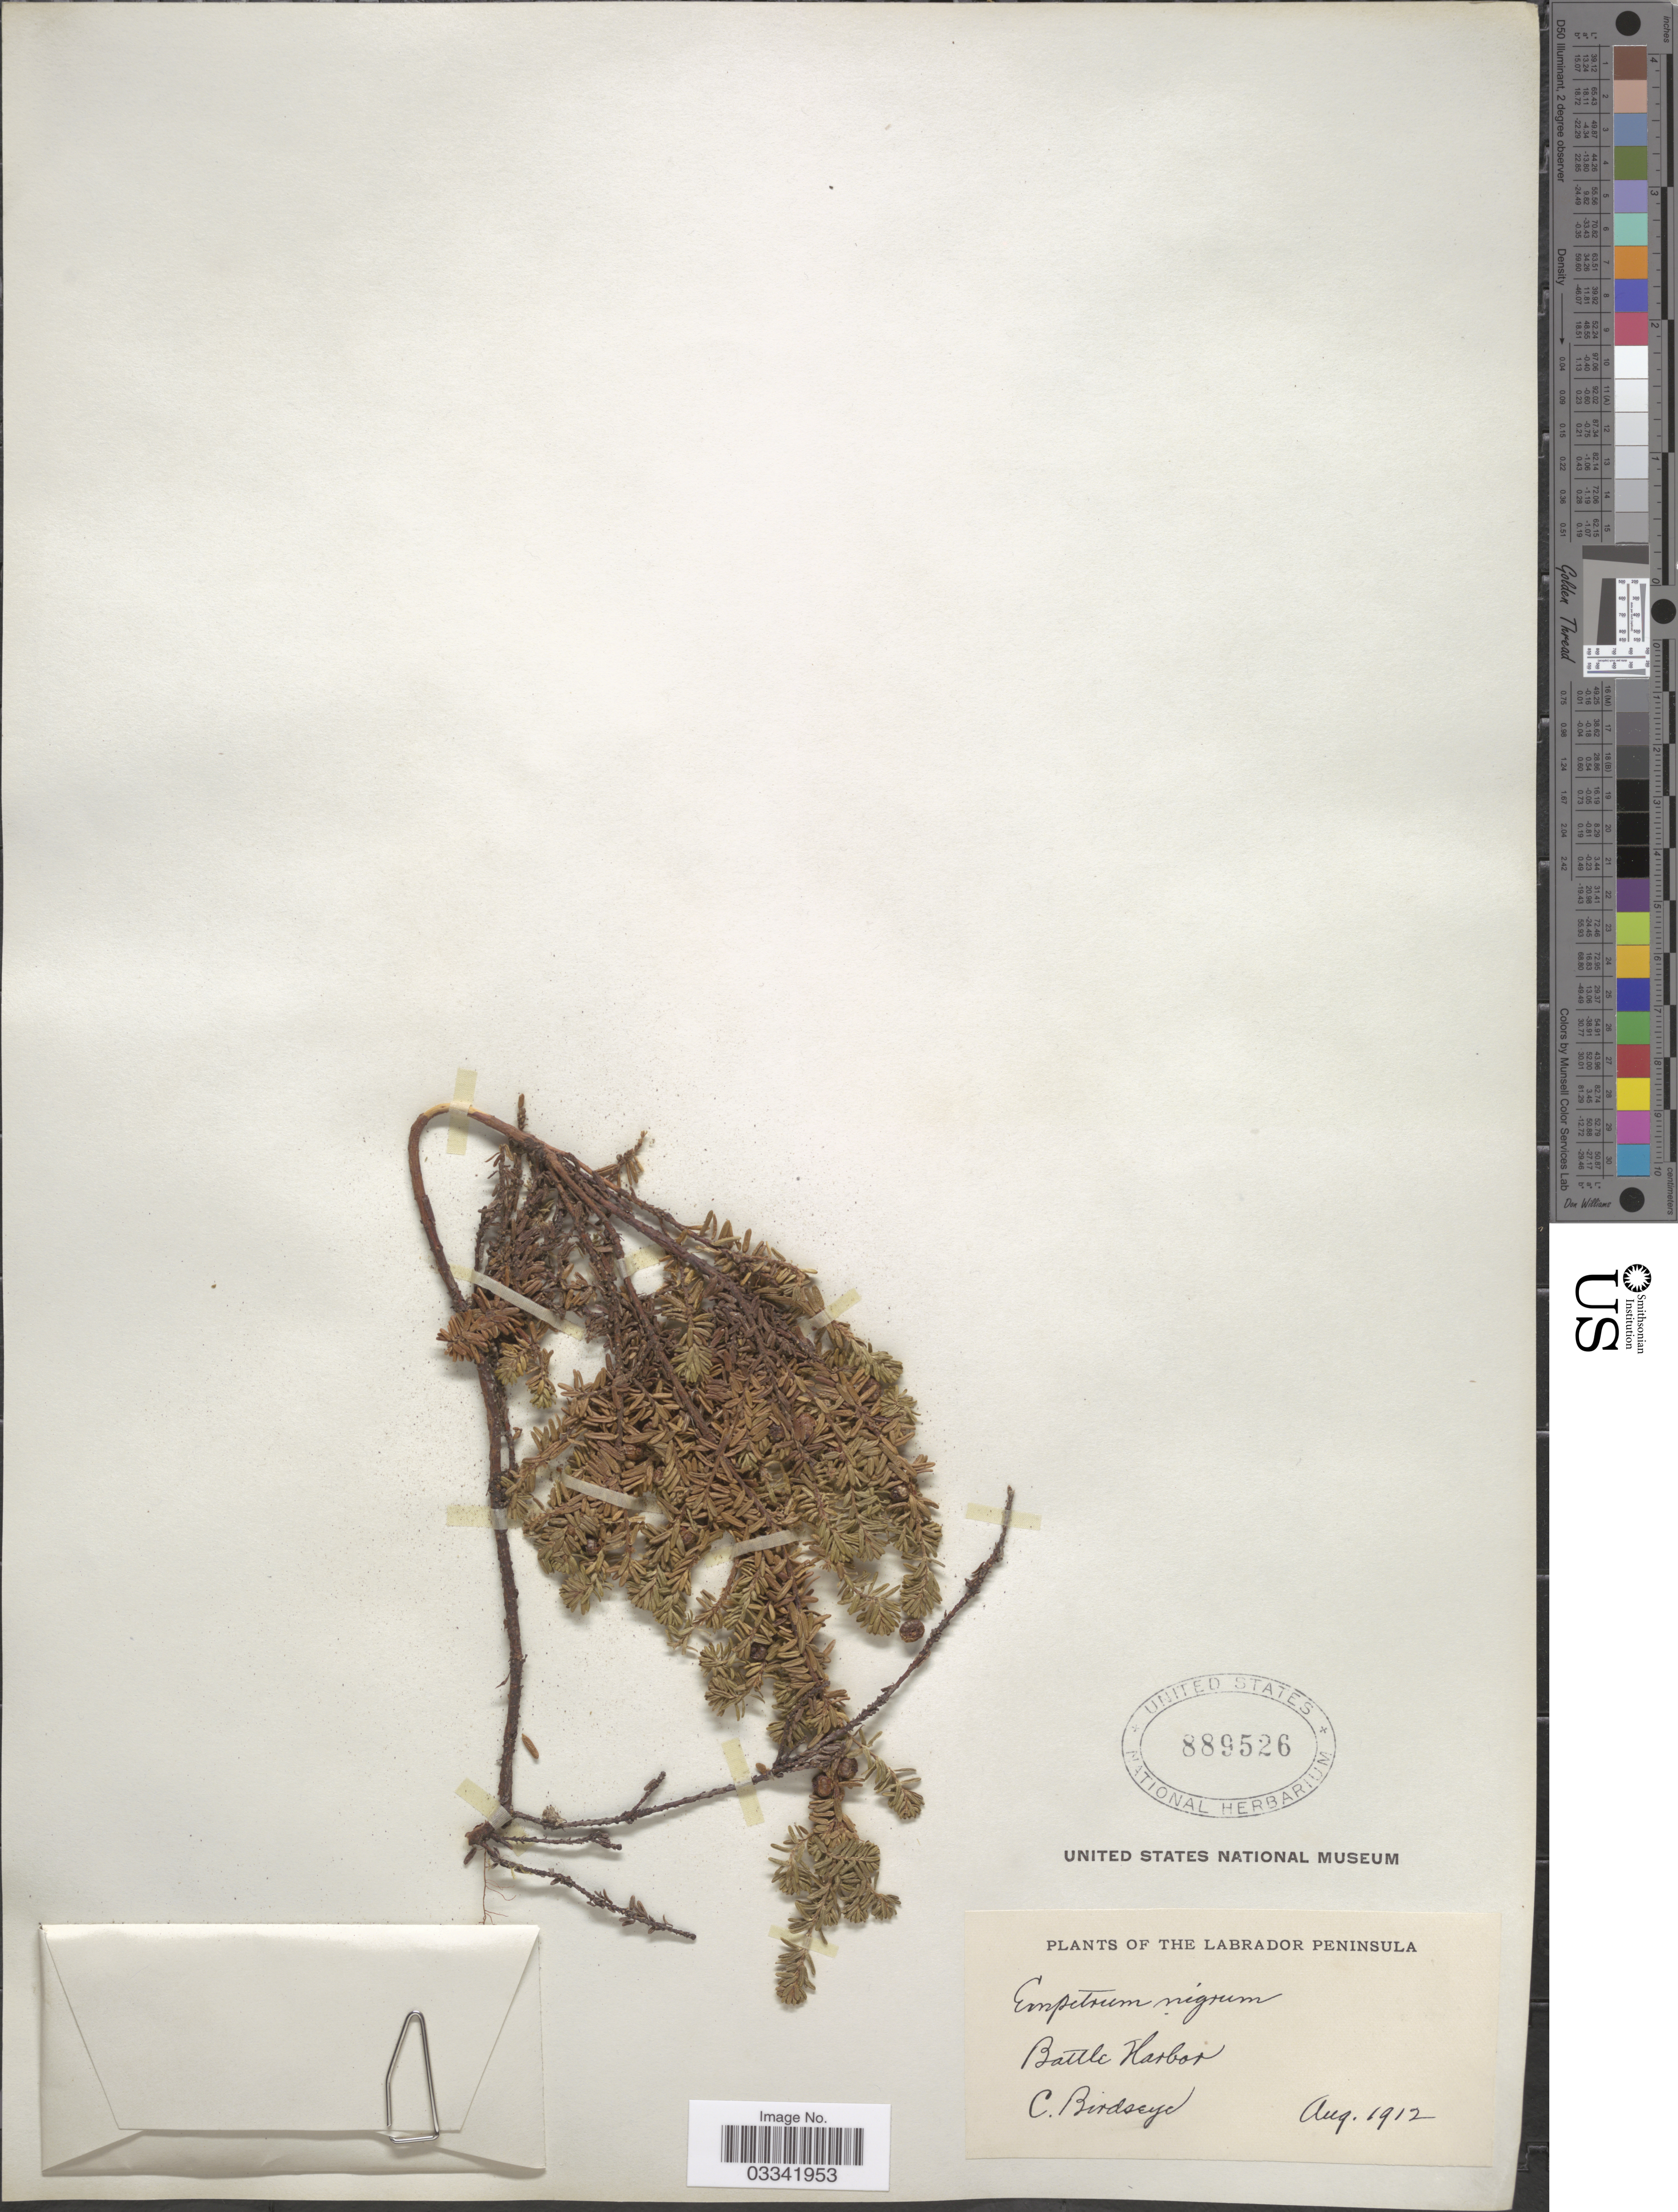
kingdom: Plantae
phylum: Tracheophyta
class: Magnoliopsida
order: Ericales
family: Ericaceae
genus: Empetrum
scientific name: Empetrum nigrum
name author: L.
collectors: C. Birdseye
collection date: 1912-08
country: Canada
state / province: Newfoundland and Labrador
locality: The Labrador Peninsula, Battle Harbor.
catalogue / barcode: US 889526